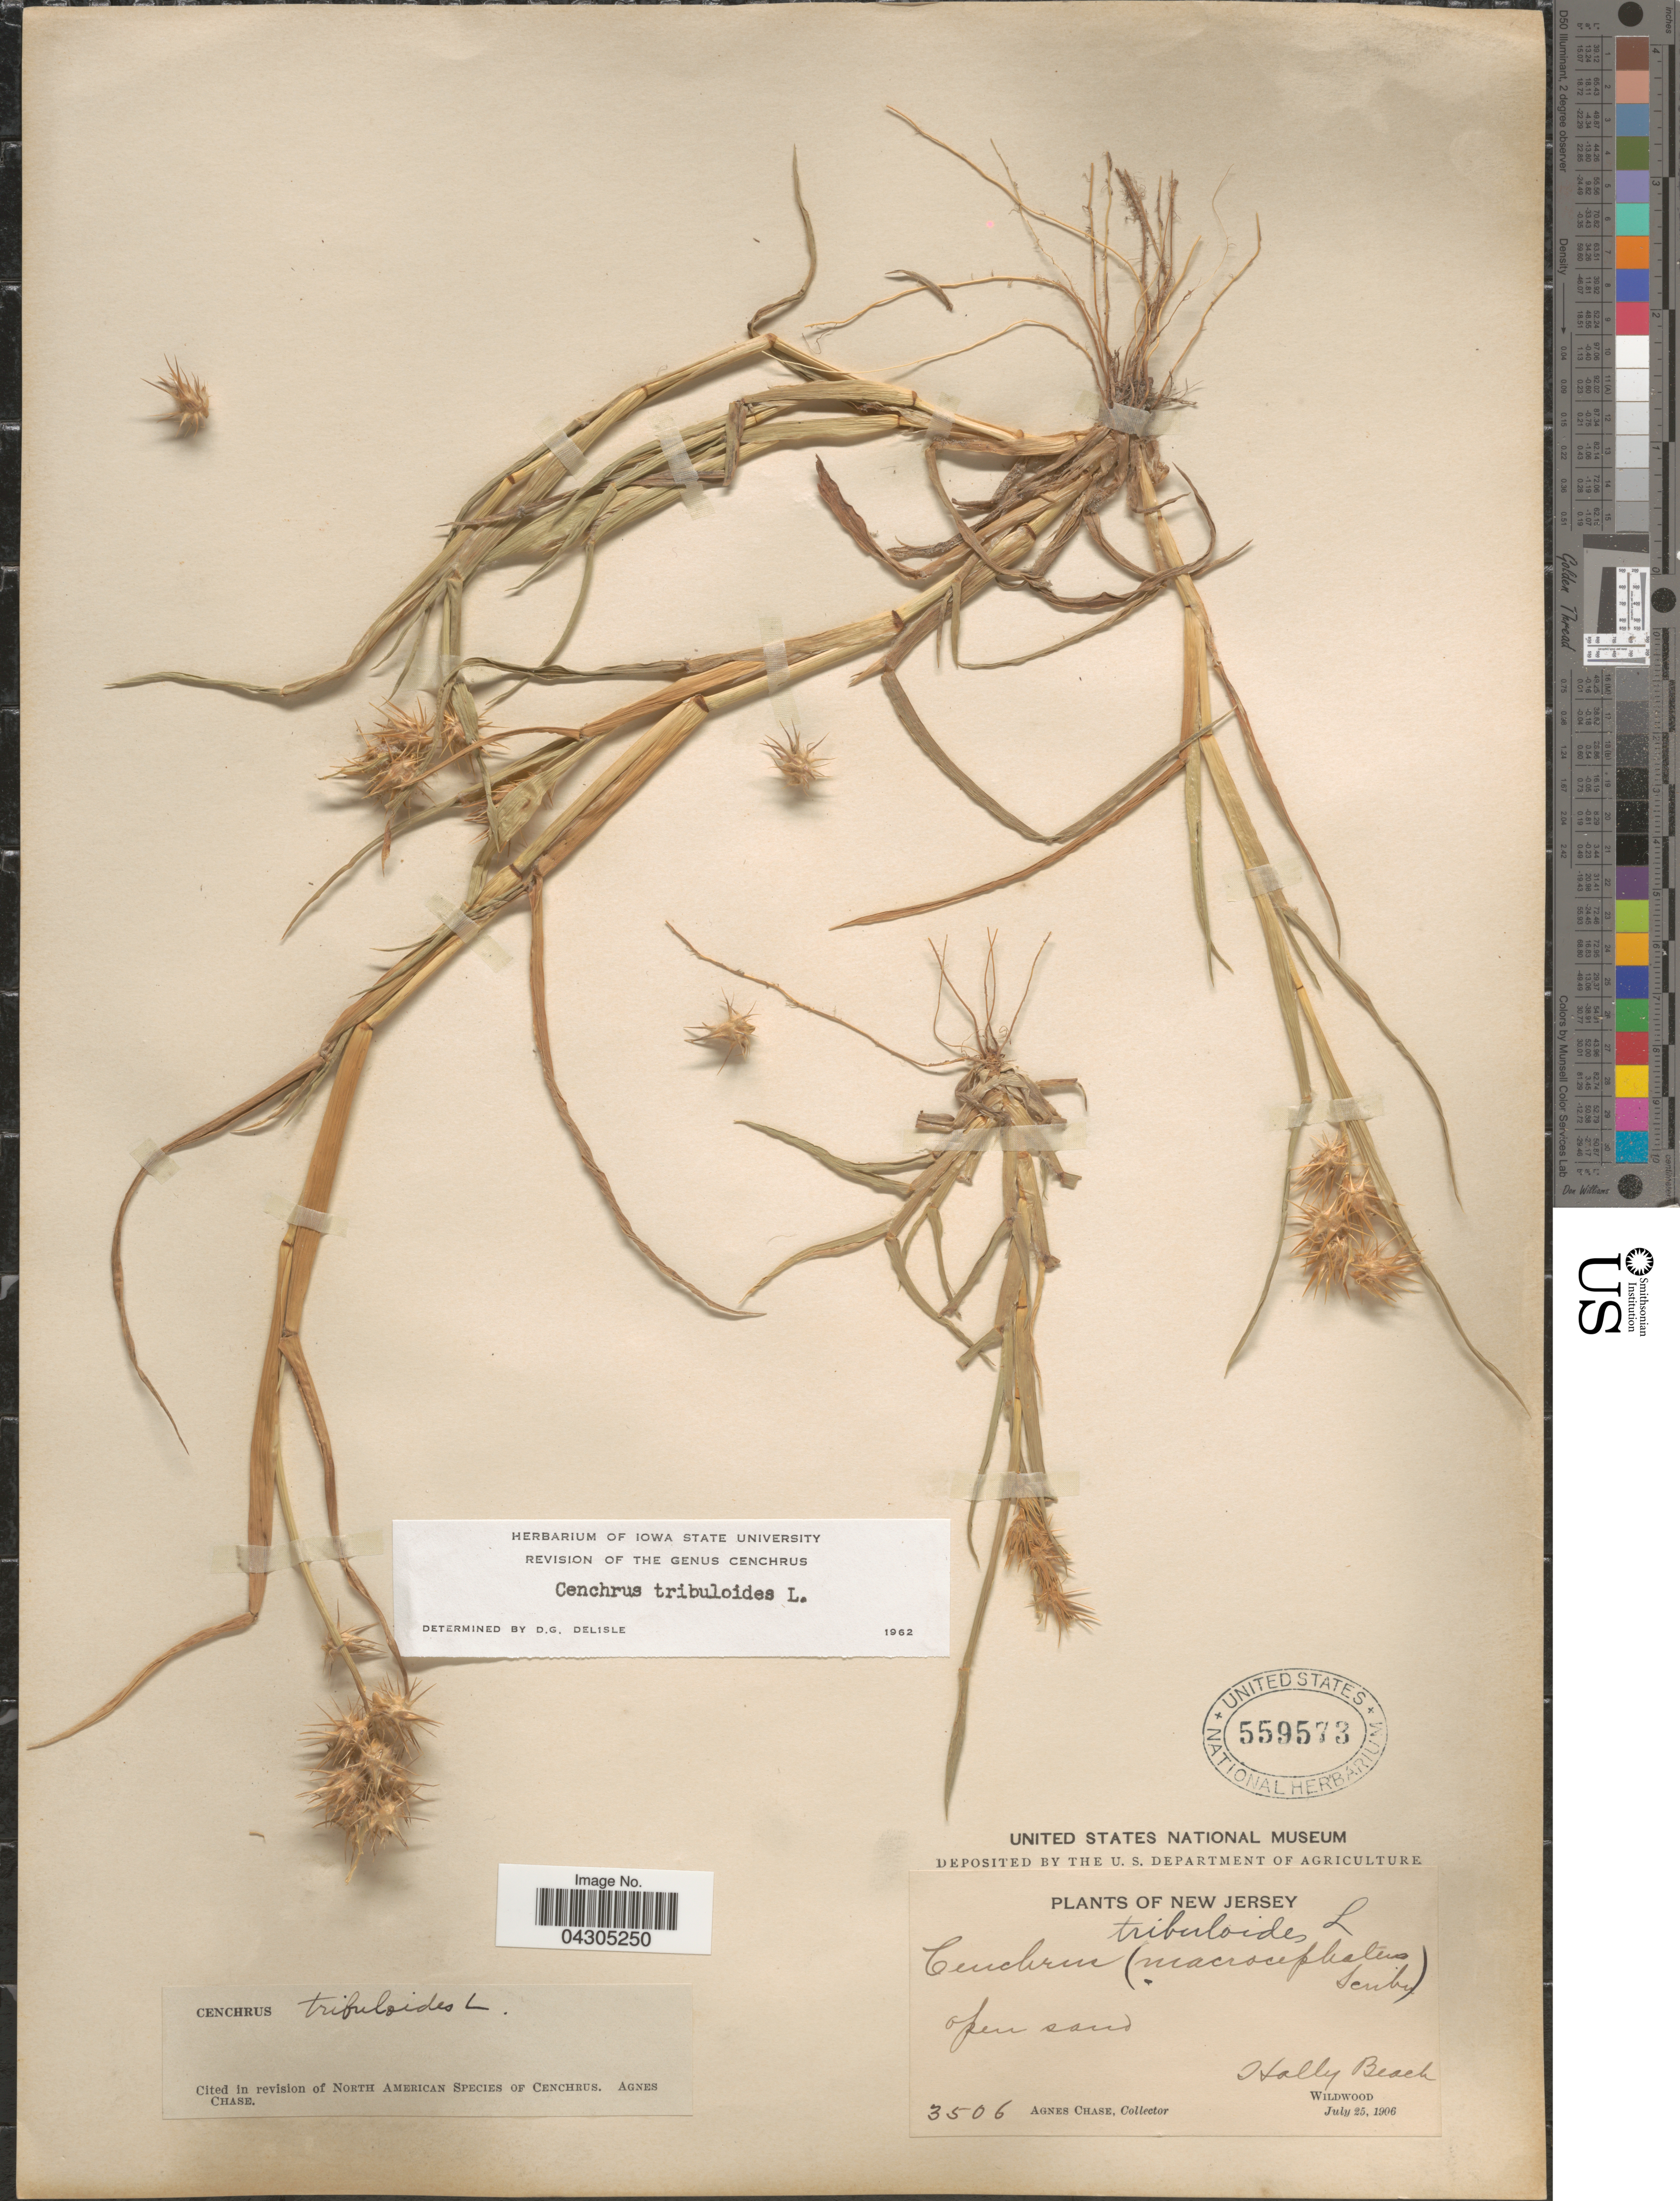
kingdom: Plantae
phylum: Tracheophyta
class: Liliopsida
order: Poales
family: Poaceae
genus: Cenchrus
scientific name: Cenchrus tribuloides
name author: L.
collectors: A. Chase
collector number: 3506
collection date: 1906-07-25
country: United States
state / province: New Jersey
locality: Hally Beach. Wildwood.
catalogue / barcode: US 559573